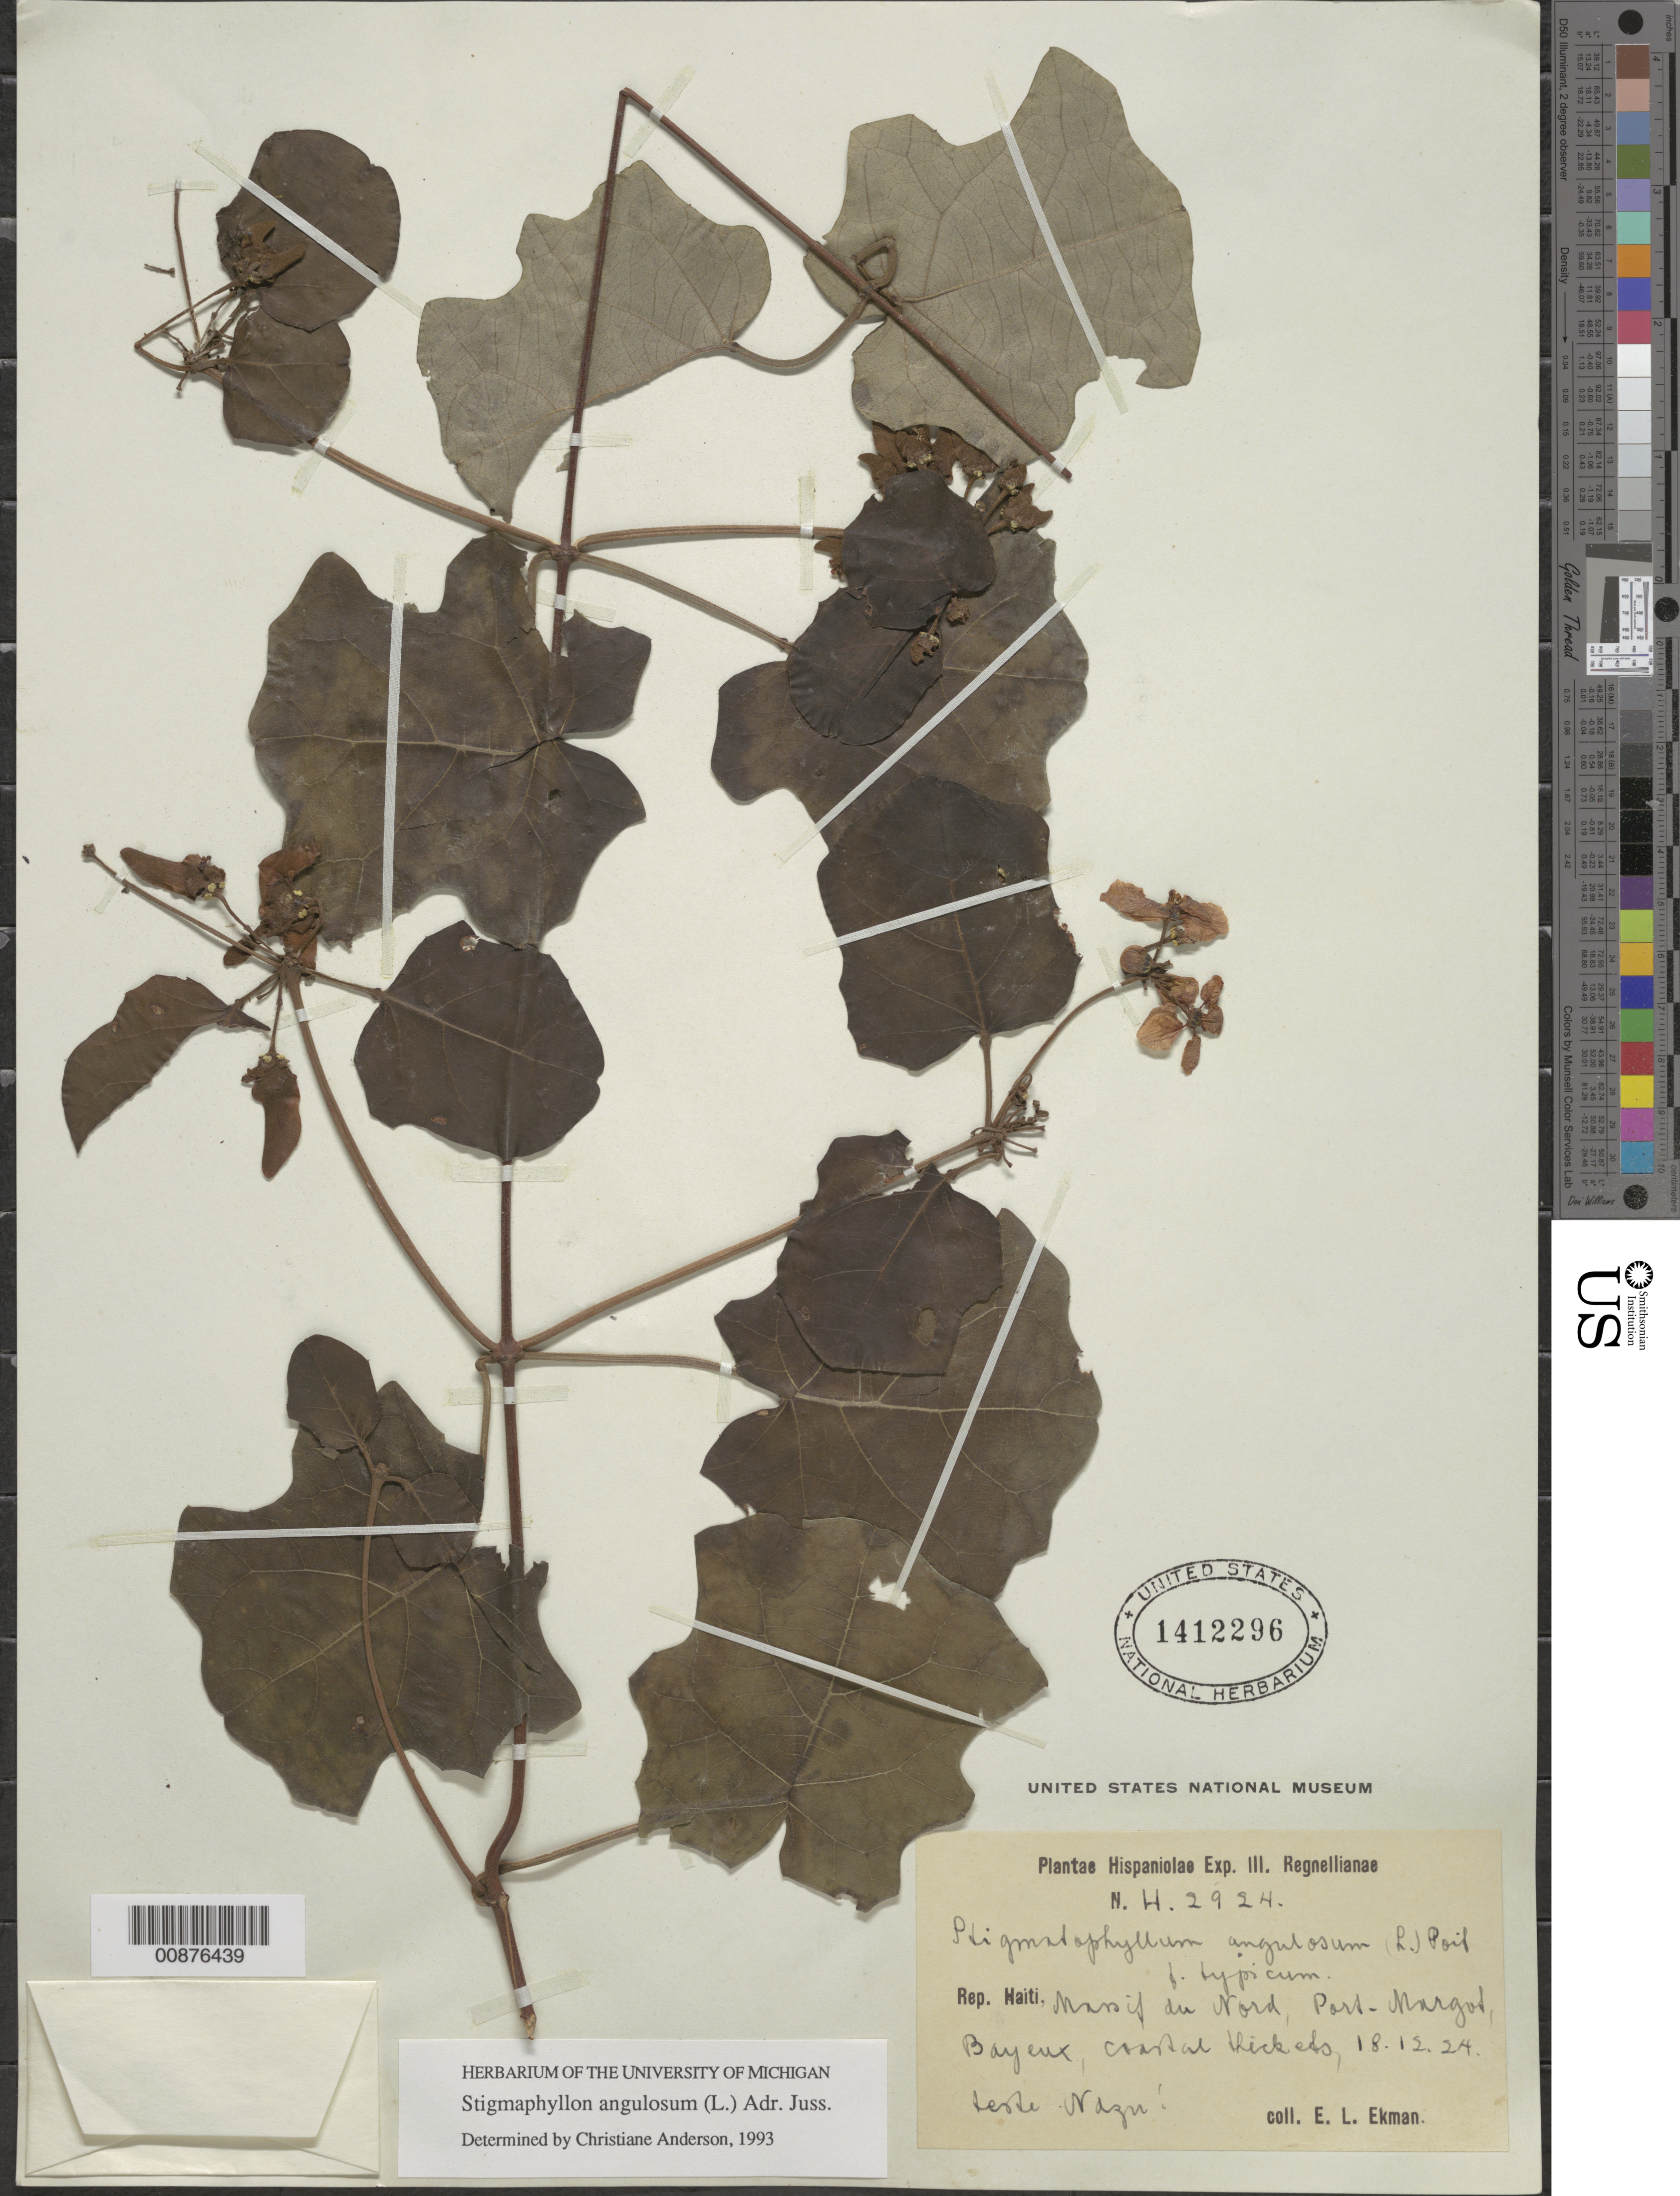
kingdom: Plantae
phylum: Tracheophyta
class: Magnoliopsida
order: Malpighiales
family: Malpighiaceae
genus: Stigmaphyllon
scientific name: Stigmaphyllon angulosum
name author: (L.) A. Juss.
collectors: E. L. Ekman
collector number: H. 2924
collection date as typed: Transcribed d/m/y: 18/12/24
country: Haiti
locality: Massif du Nord, Port-Margot, Bayeux, coastal thickets.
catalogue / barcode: US 1412296